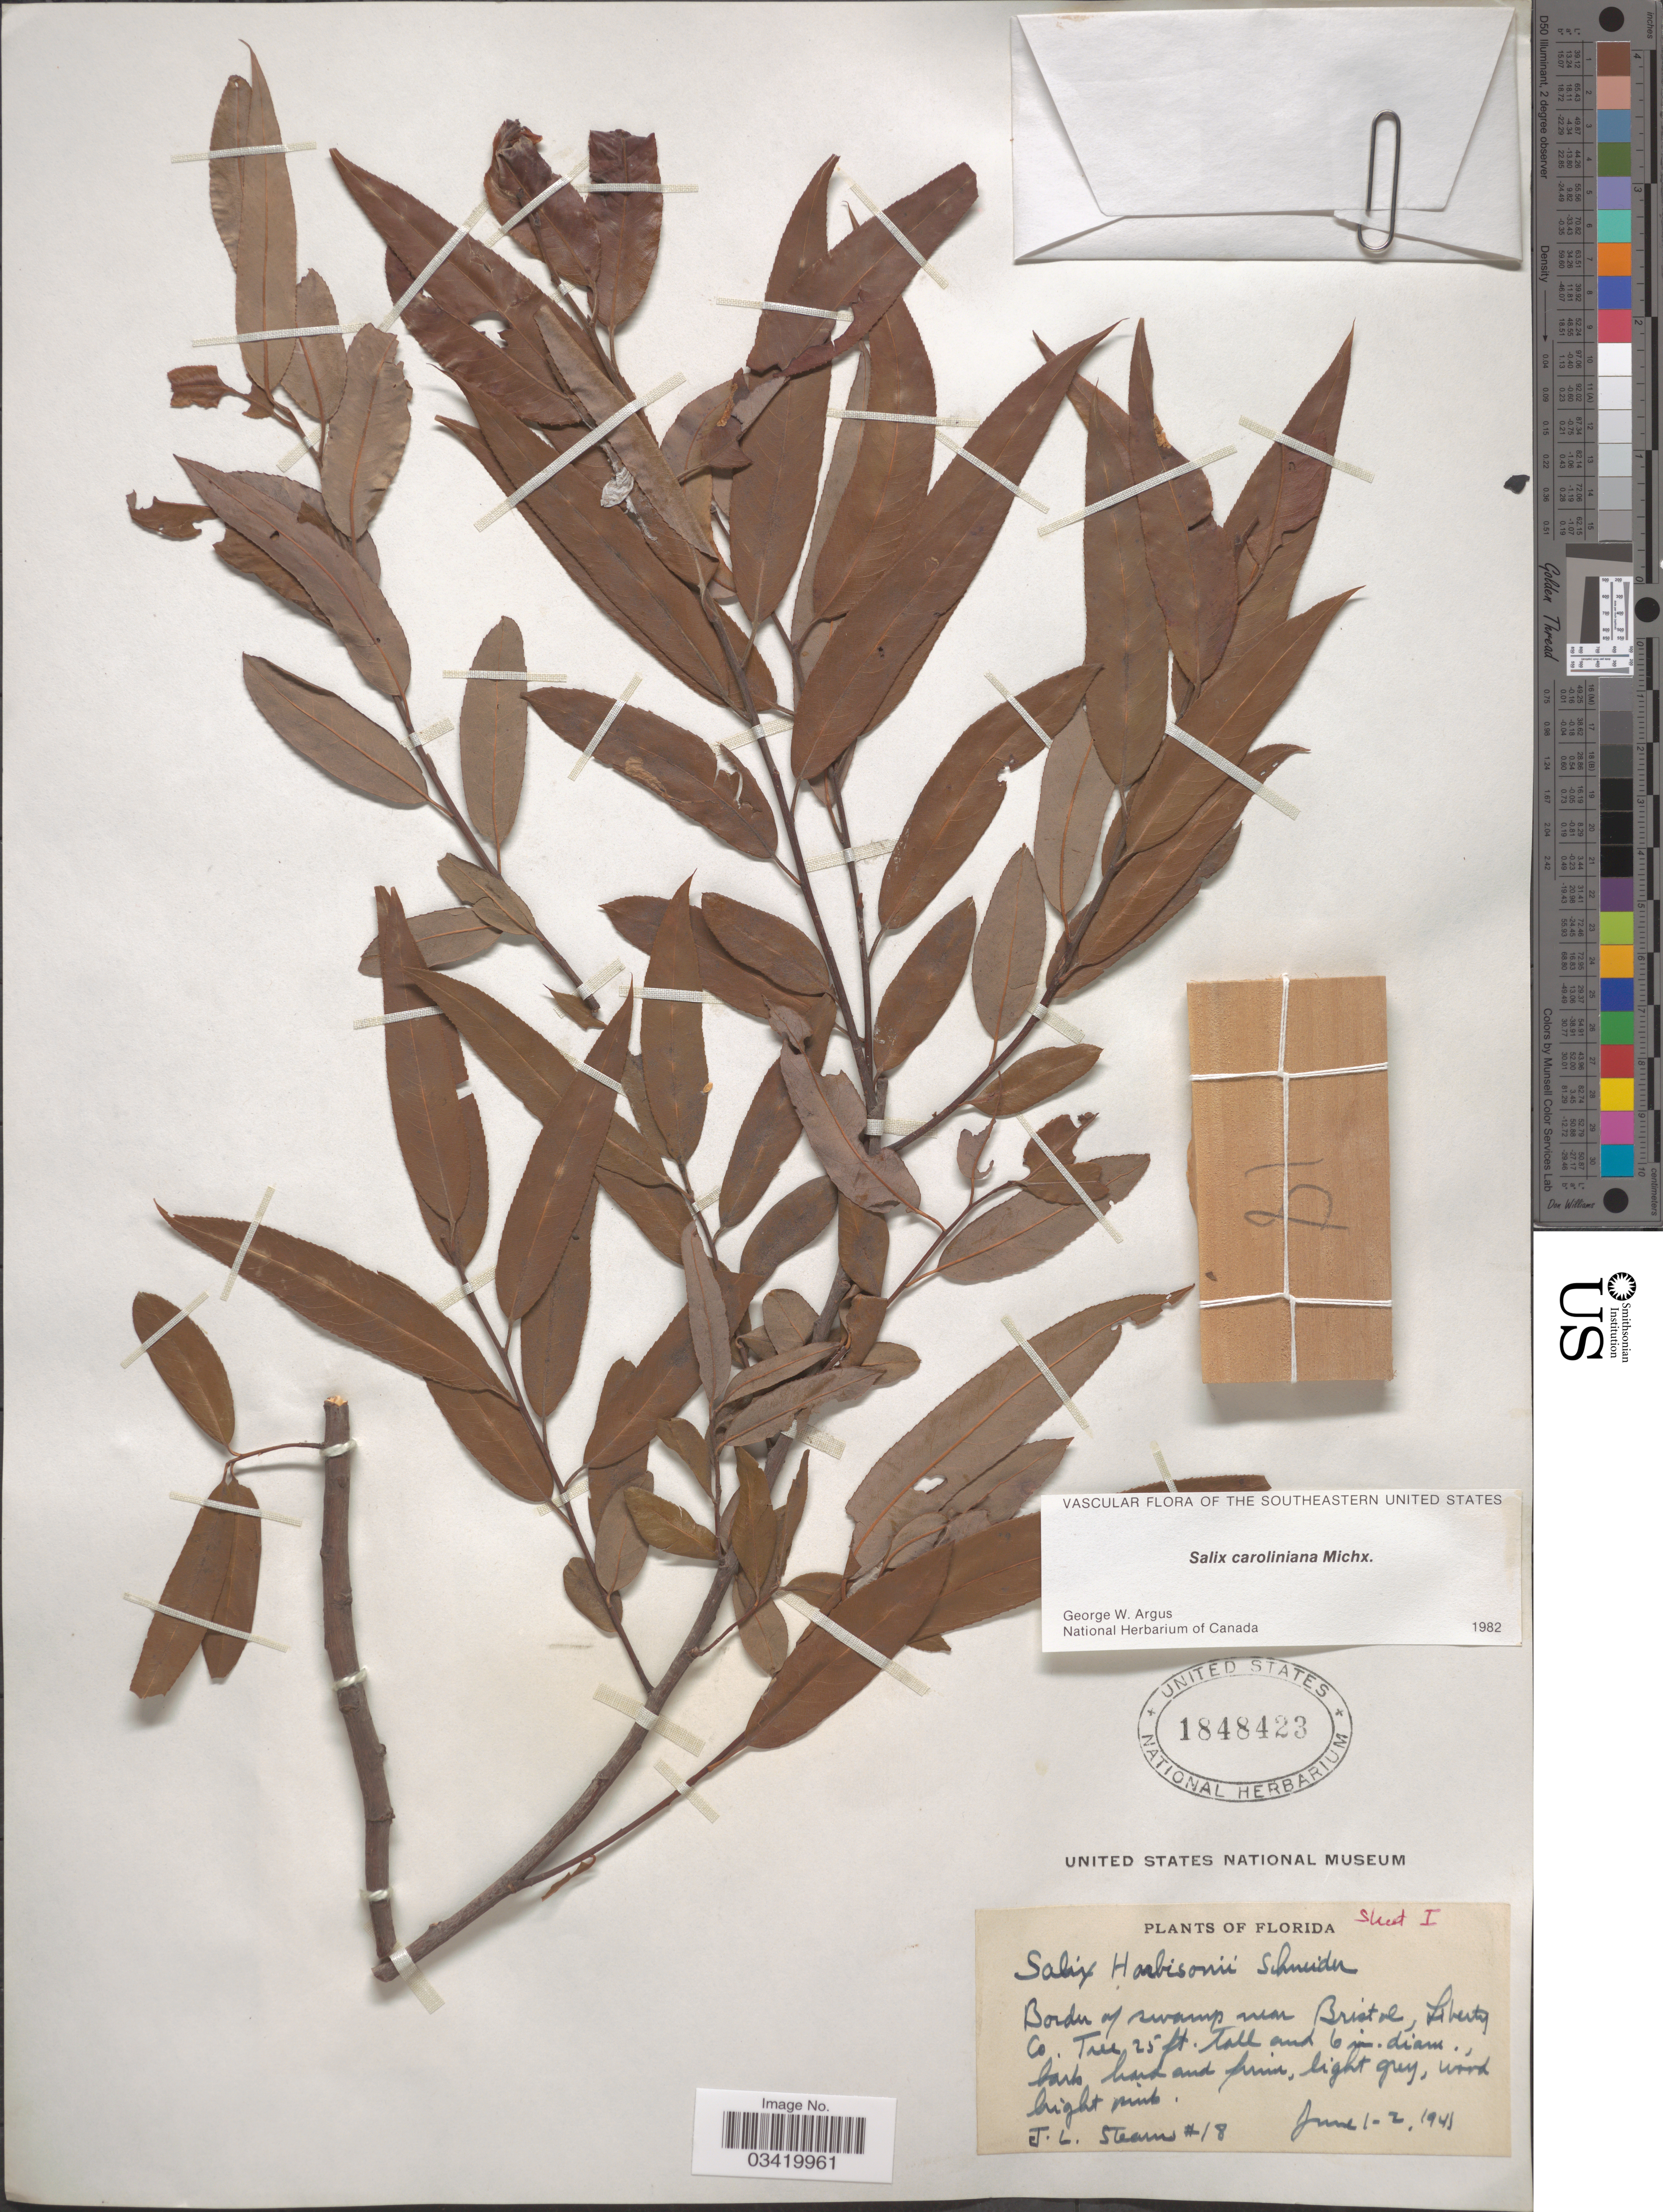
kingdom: Plantae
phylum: Tracheophyta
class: Magnoliopsida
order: Malpighiales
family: Salicaceae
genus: Salix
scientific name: Salix caroliniana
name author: Michx.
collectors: J. Stearns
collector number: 18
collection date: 1945-06-01/1945-06-02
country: United States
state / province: Florida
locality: Border of swamp near Bristol, Liberty Co.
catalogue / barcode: US 1848423